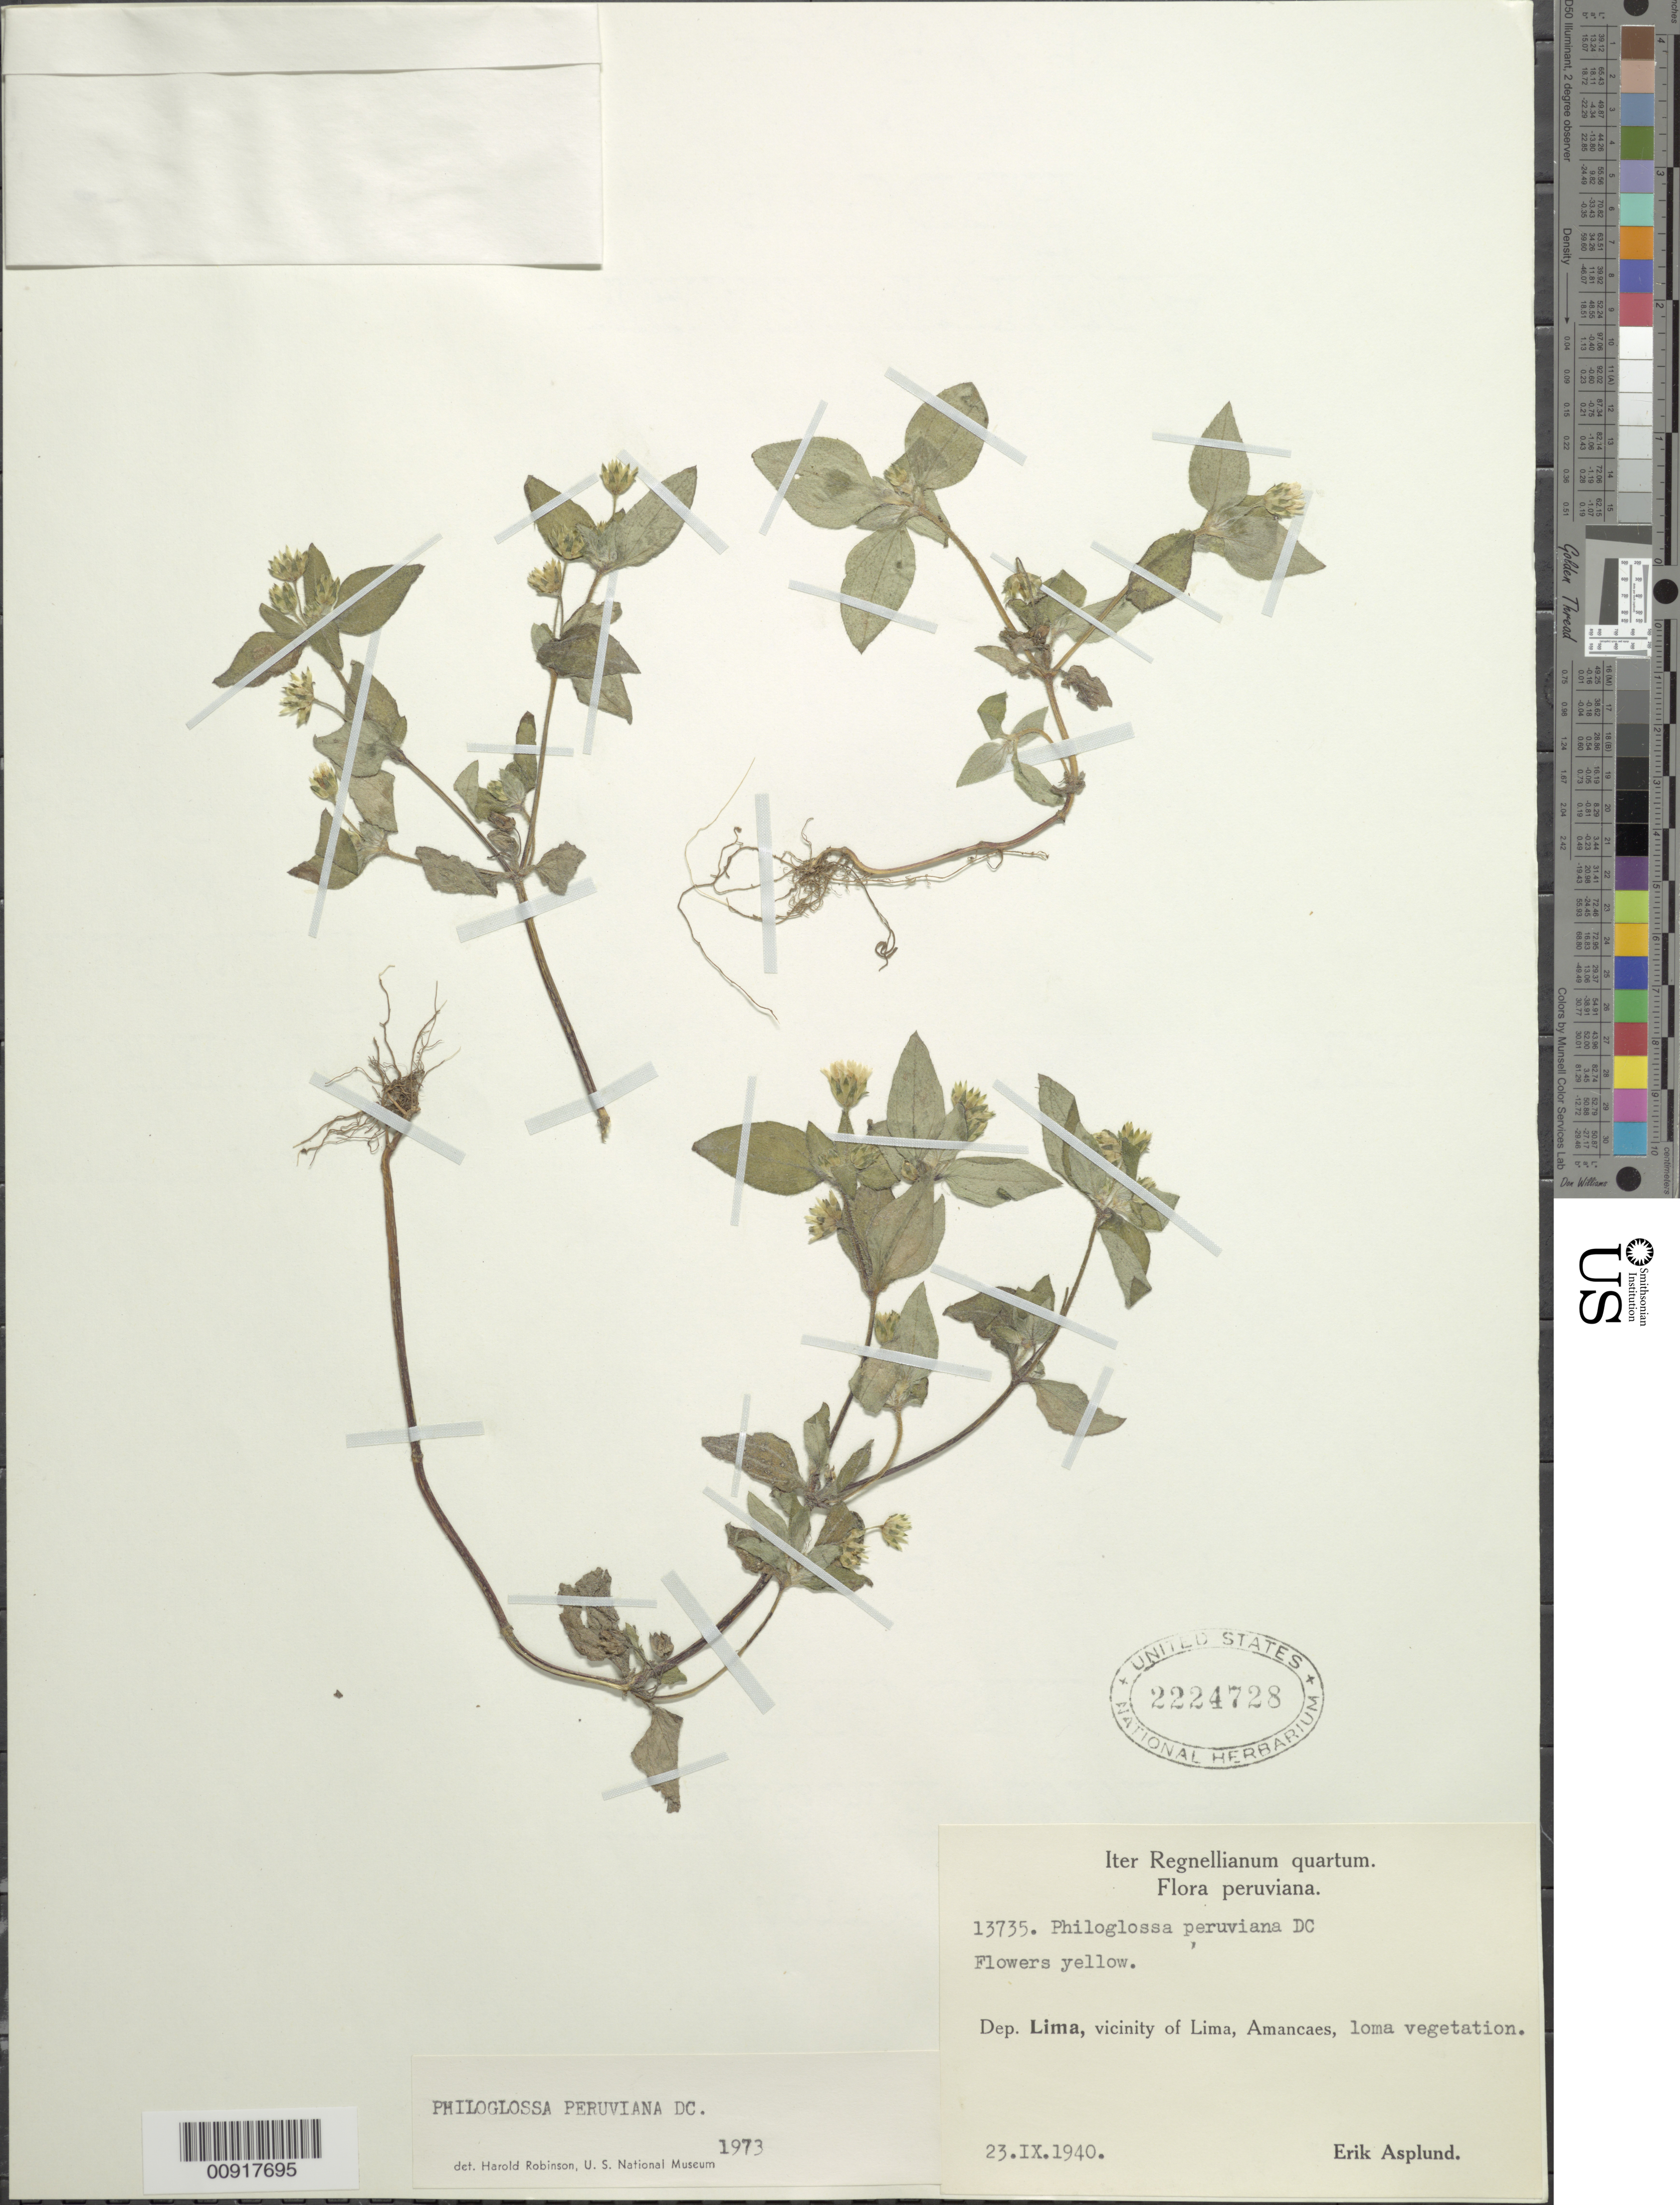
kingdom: Plantae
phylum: Tracheophyta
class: Magnoliopsida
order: Asterales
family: Asteraceae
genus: Philoglossa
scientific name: Philoglossa peruviana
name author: DC.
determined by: Robinson, Harold E., (US)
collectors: E. Asplund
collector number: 13735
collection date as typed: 23 September 1940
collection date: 1940-09-23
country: Peru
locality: Dpto. Lima, vicinity of Lima, Amancaes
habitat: Loma vegetation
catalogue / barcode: US 2224728